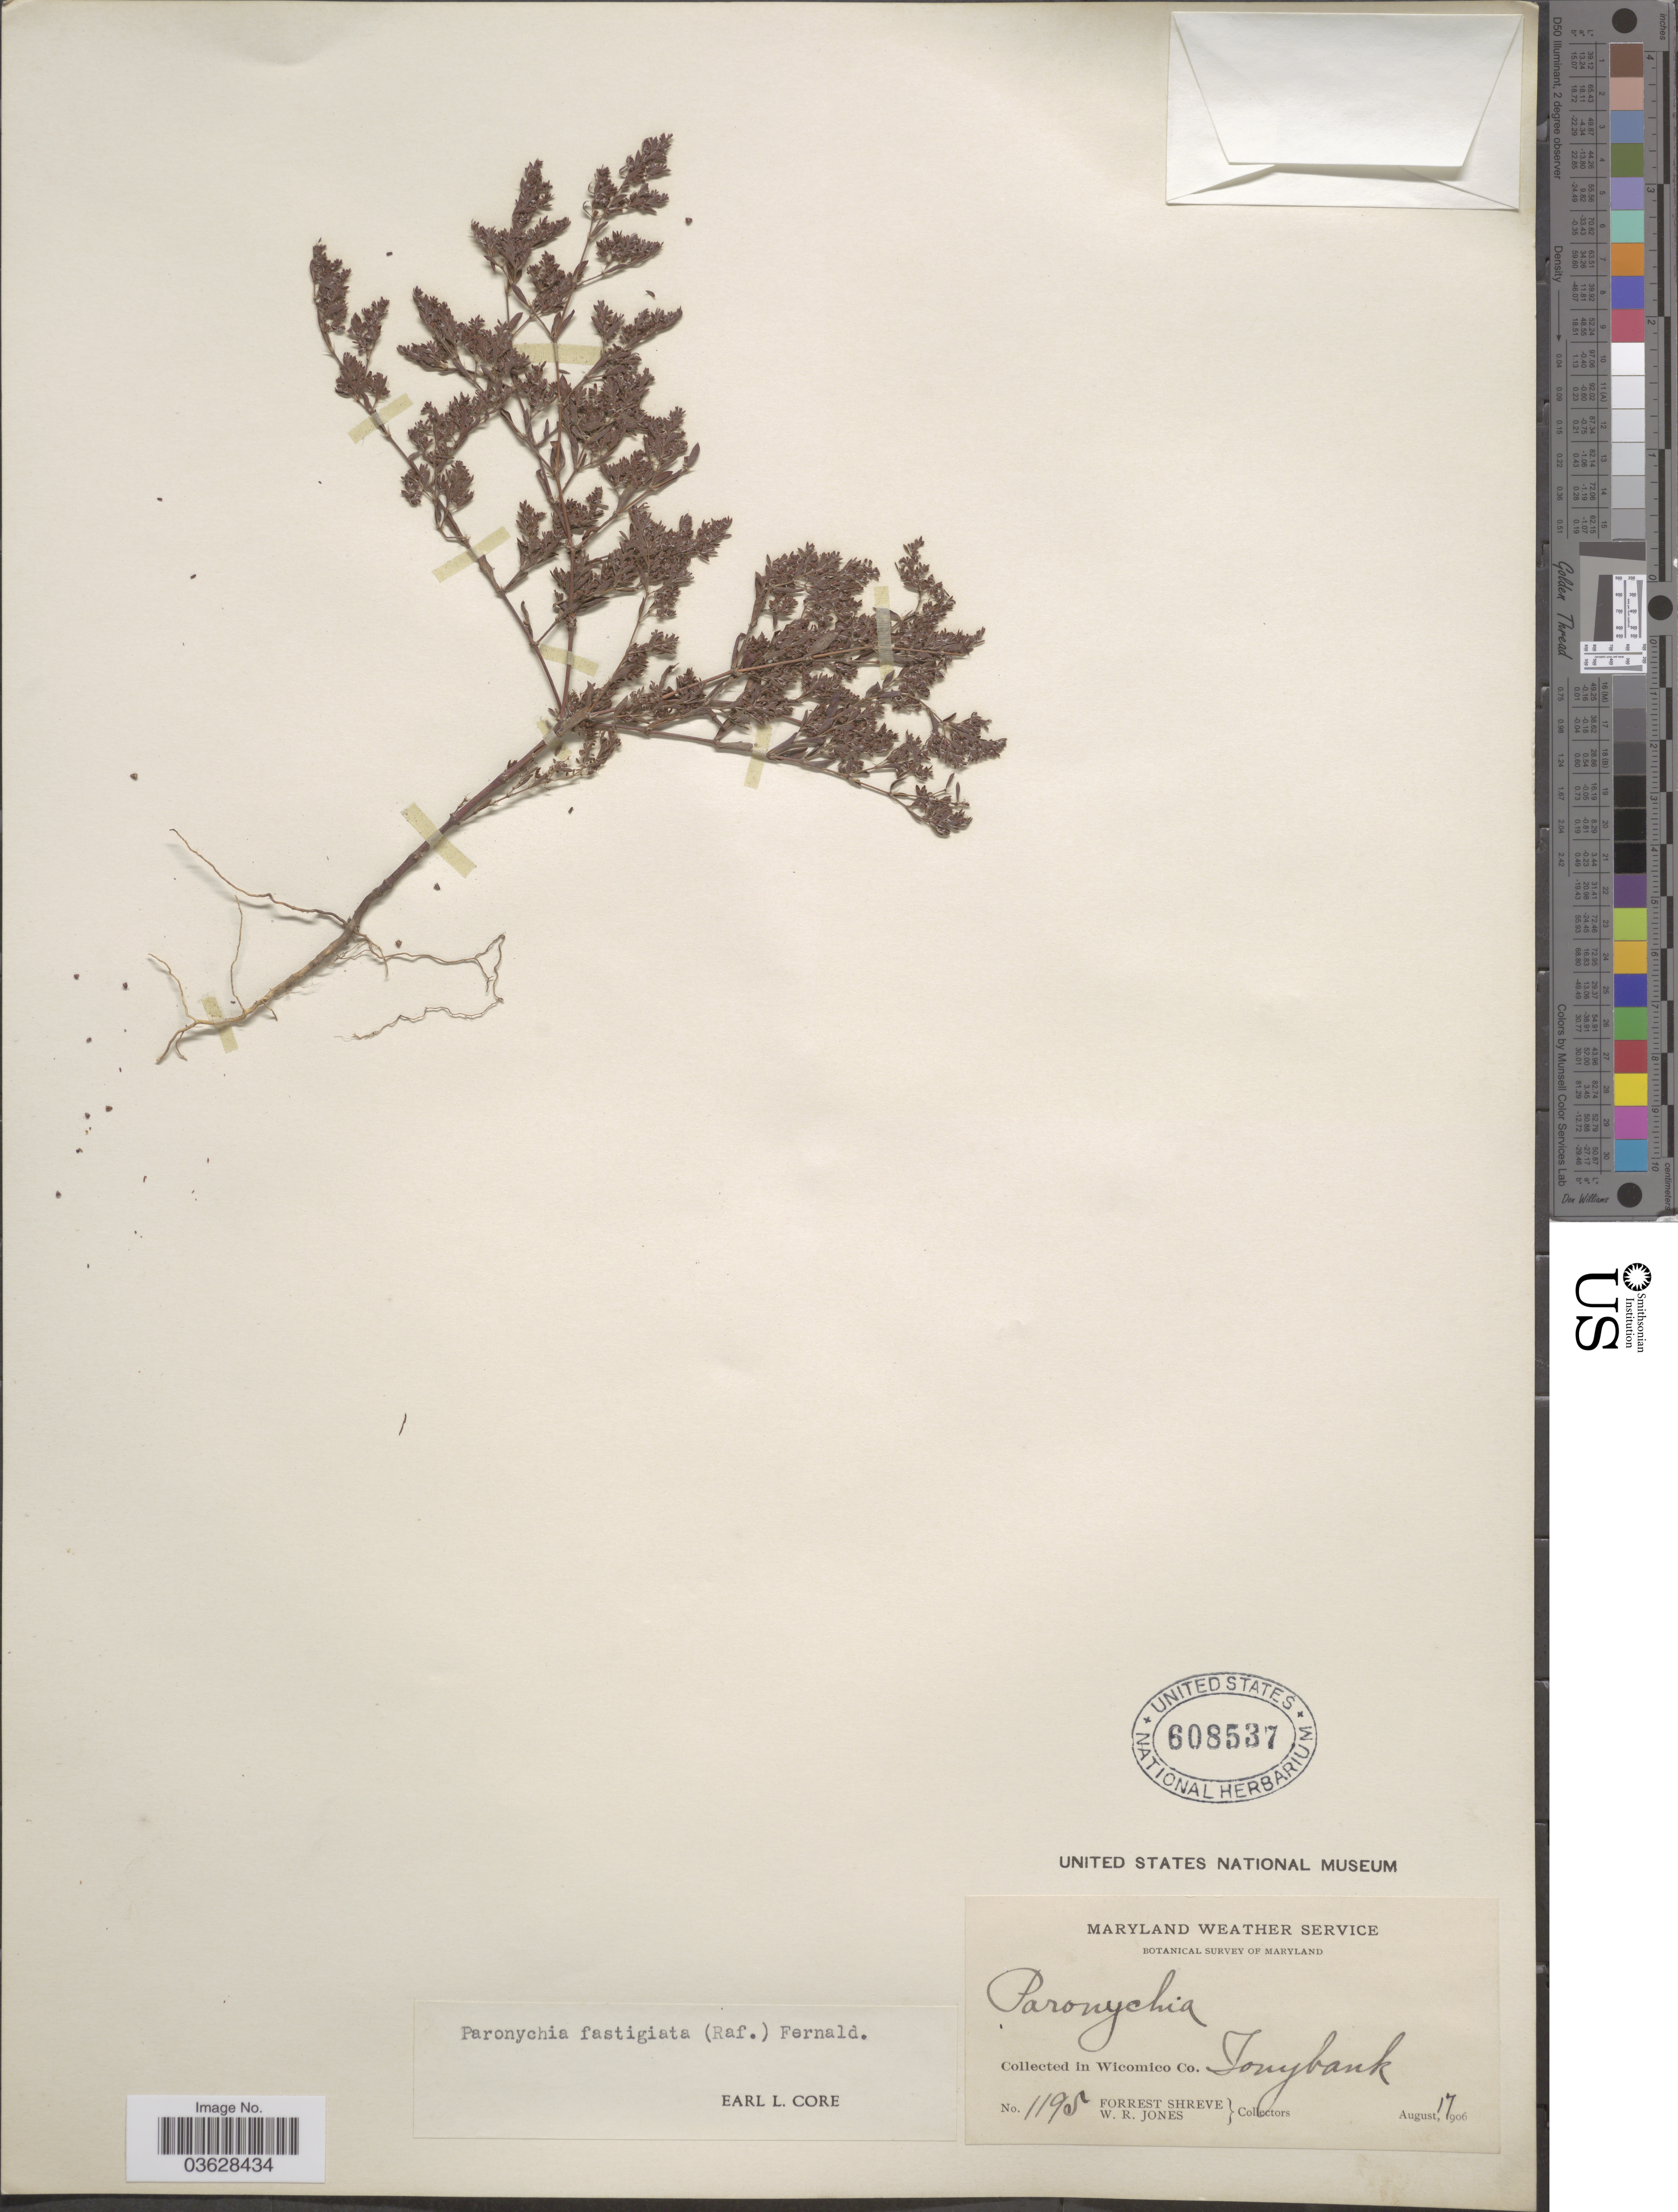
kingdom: Plantae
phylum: Tracheophyta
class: Magnoliopsida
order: Caryophyllales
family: Caryophyllaceae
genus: Paronychia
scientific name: Paronychia fastigiata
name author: (Raf.) Fernald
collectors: F. Shreve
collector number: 1195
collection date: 1906-08-17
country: United States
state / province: Maryland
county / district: Wicomico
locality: In Wicomico Co. Tonybank.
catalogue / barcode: US 608537